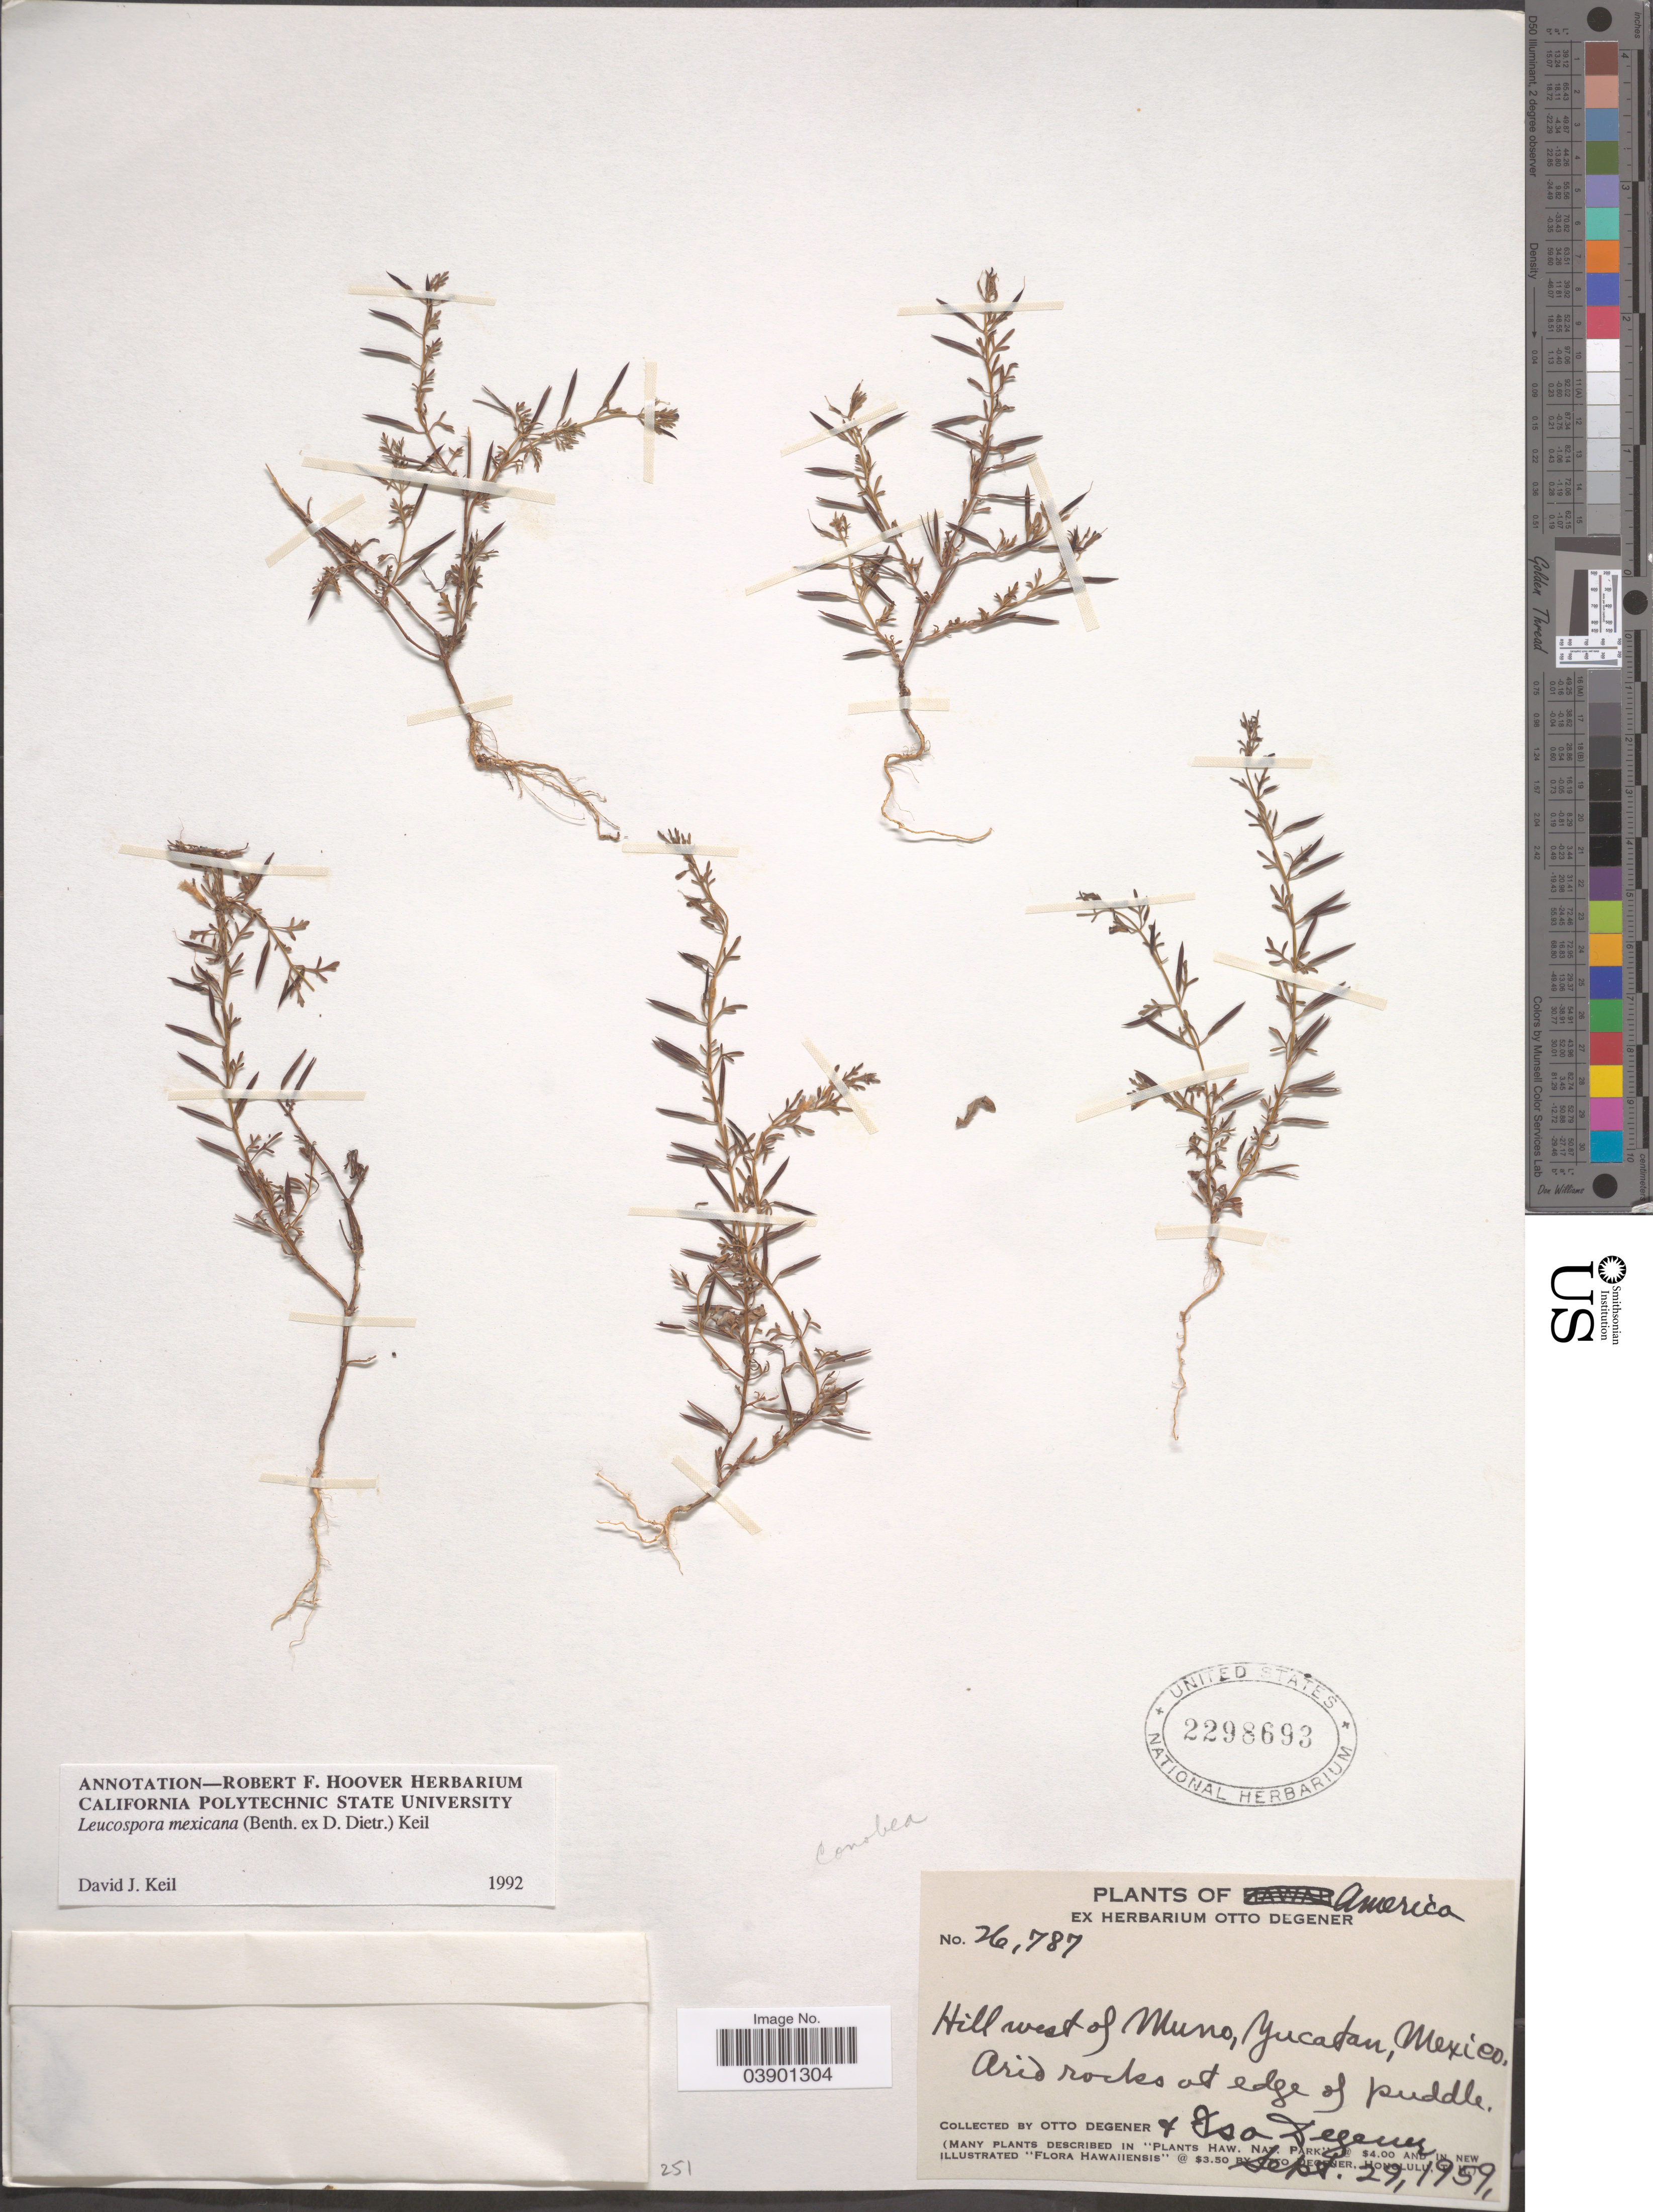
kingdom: Plantae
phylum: Tracheophyta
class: Magnoliopsida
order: Lamiales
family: Plantaginaceae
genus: Schistophragma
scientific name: Schistophragma pusillum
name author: Benth.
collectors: O. Degener & I. Degener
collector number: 26787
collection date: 1959-09-29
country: Mexico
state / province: Yucatán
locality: Hill west of Muno.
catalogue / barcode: US 2298693